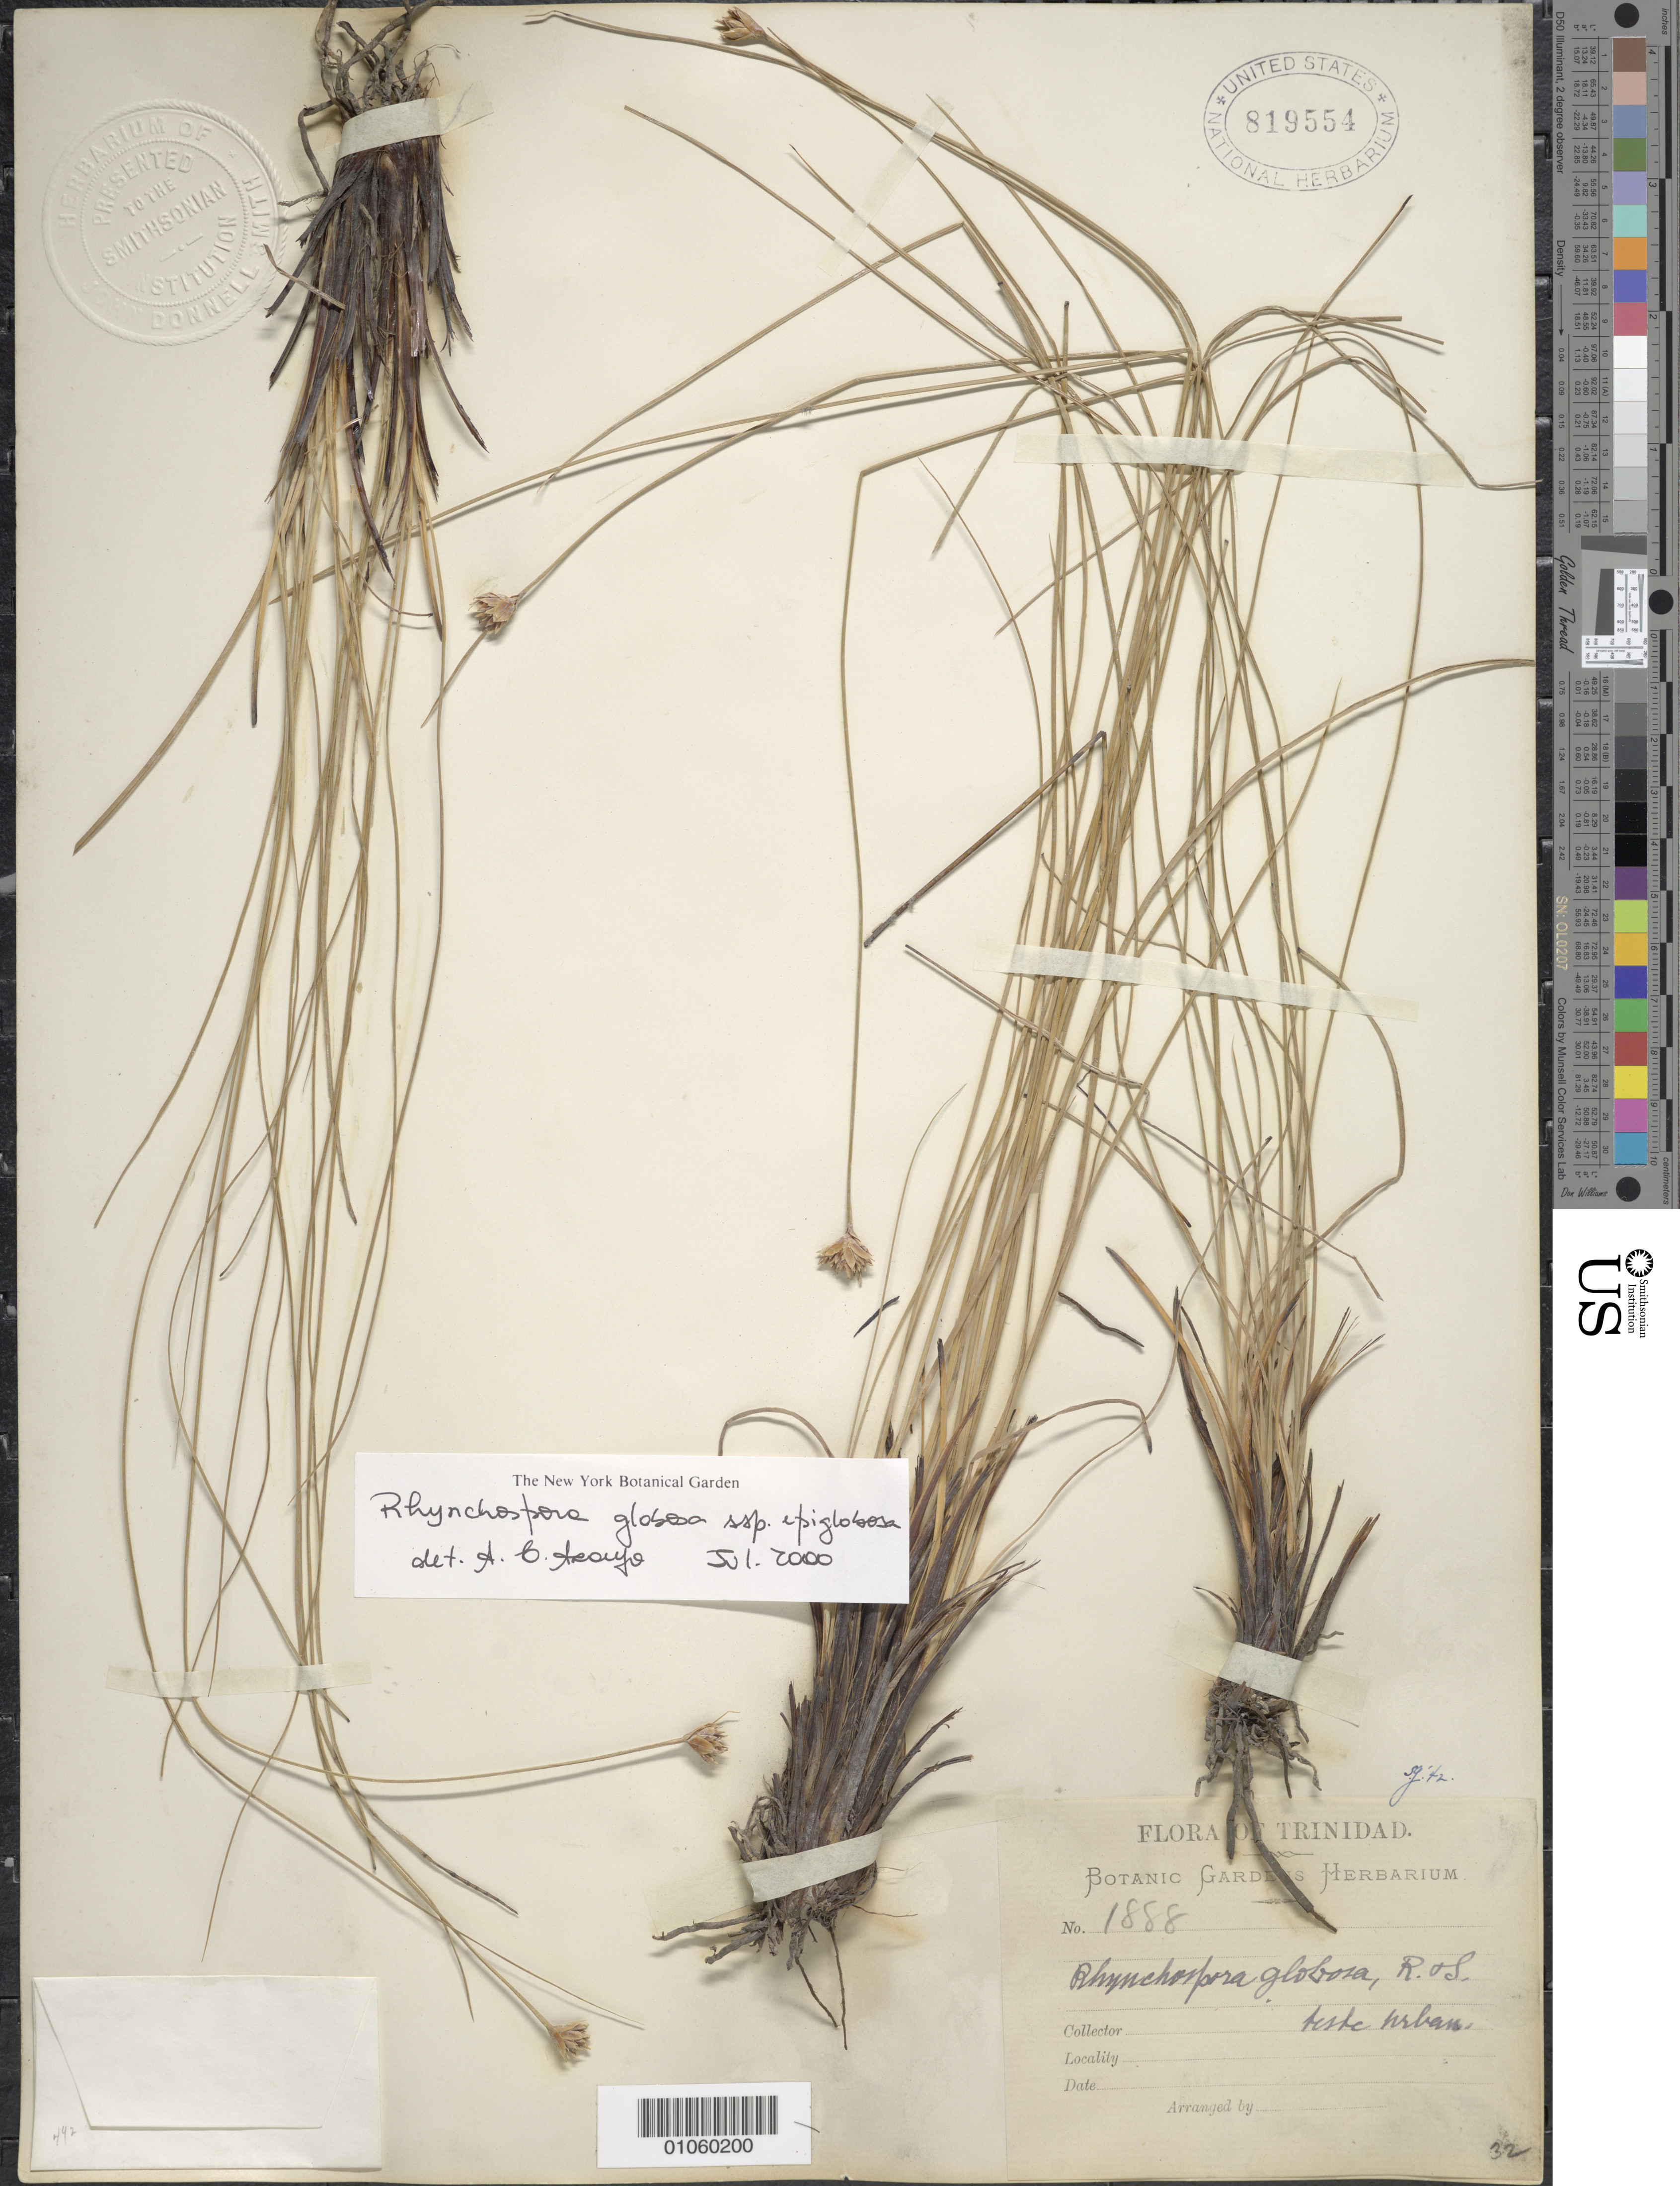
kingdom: Plantae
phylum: Tracheophyta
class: Liliopsida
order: Poales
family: Cyperaceae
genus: Rhynchospora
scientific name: Rhynchospora globosa var. globosa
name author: (Kunth) Roem. & Schult.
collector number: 1888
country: Trinidad and Tobago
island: Trinidad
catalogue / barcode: US 819554